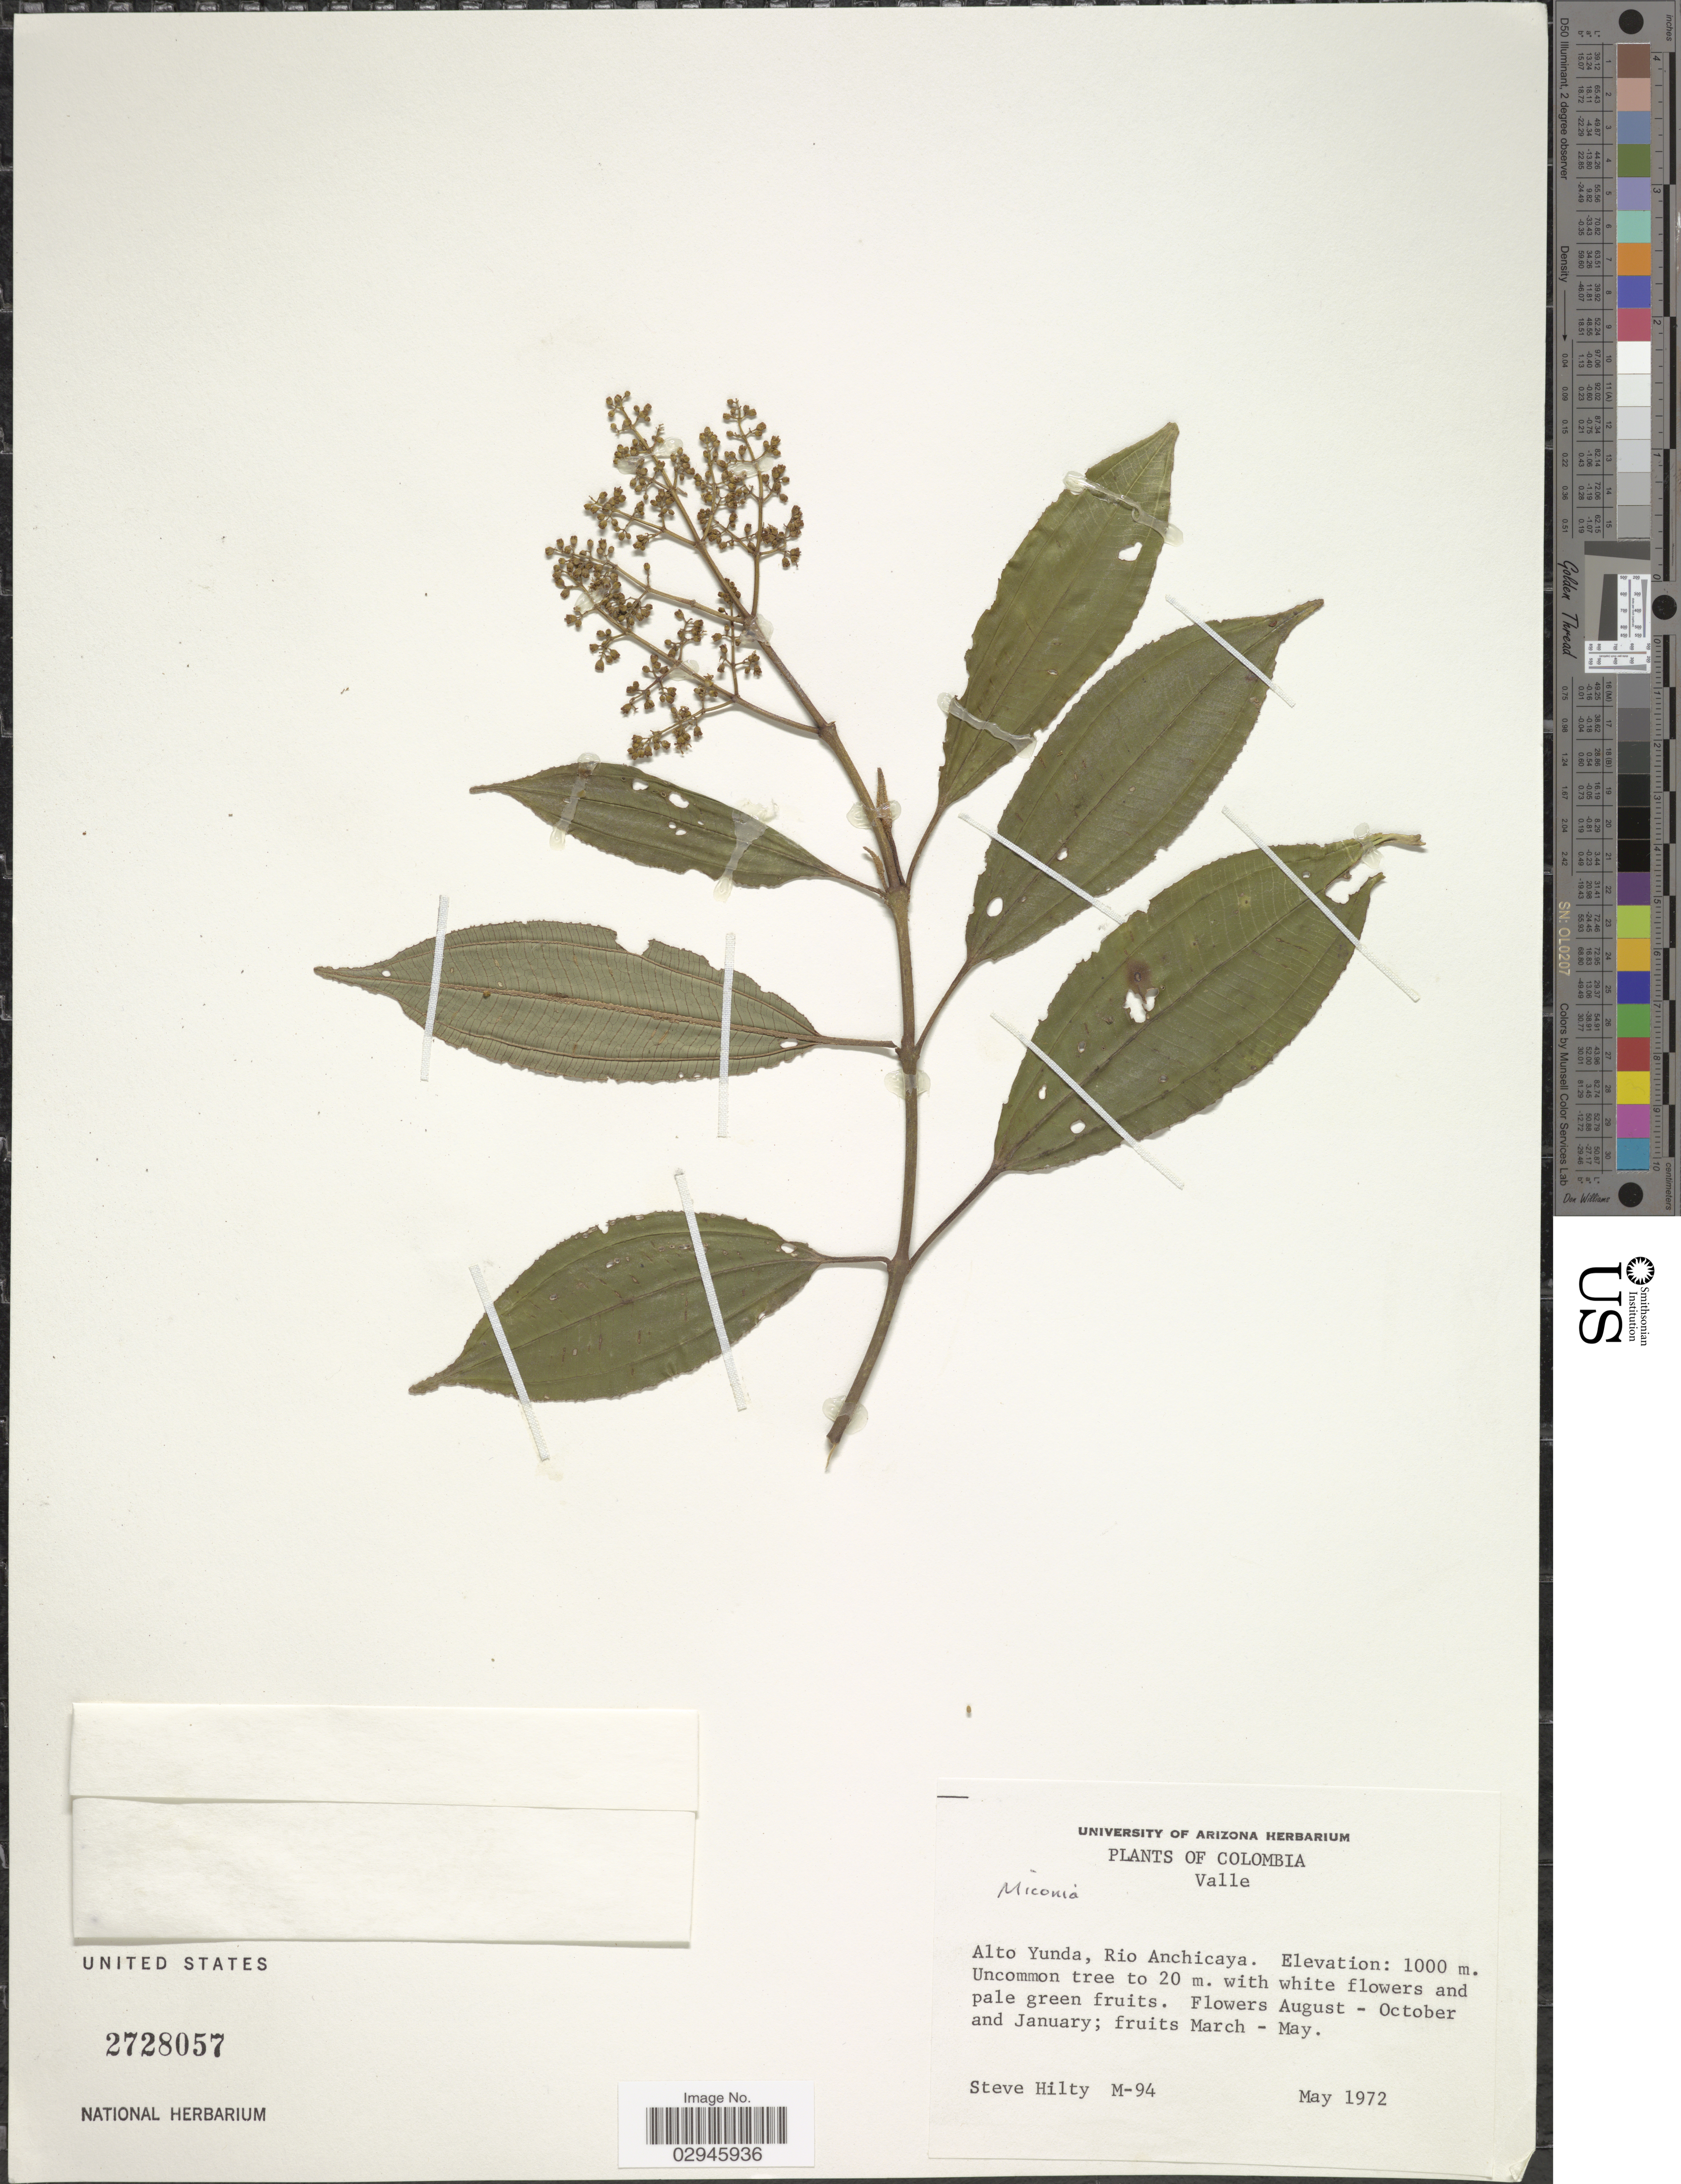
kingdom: Plantae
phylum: Tracheophyta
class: Magnoliopsida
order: Myrtales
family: Melastomataceae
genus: Miconia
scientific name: Miconia sp.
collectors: S. Hilty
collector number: M-94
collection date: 1972-05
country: Colombia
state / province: Valle del Cauca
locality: Valle. Alto Yunda, Rio Anchicaya.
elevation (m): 1000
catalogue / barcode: US 2728057